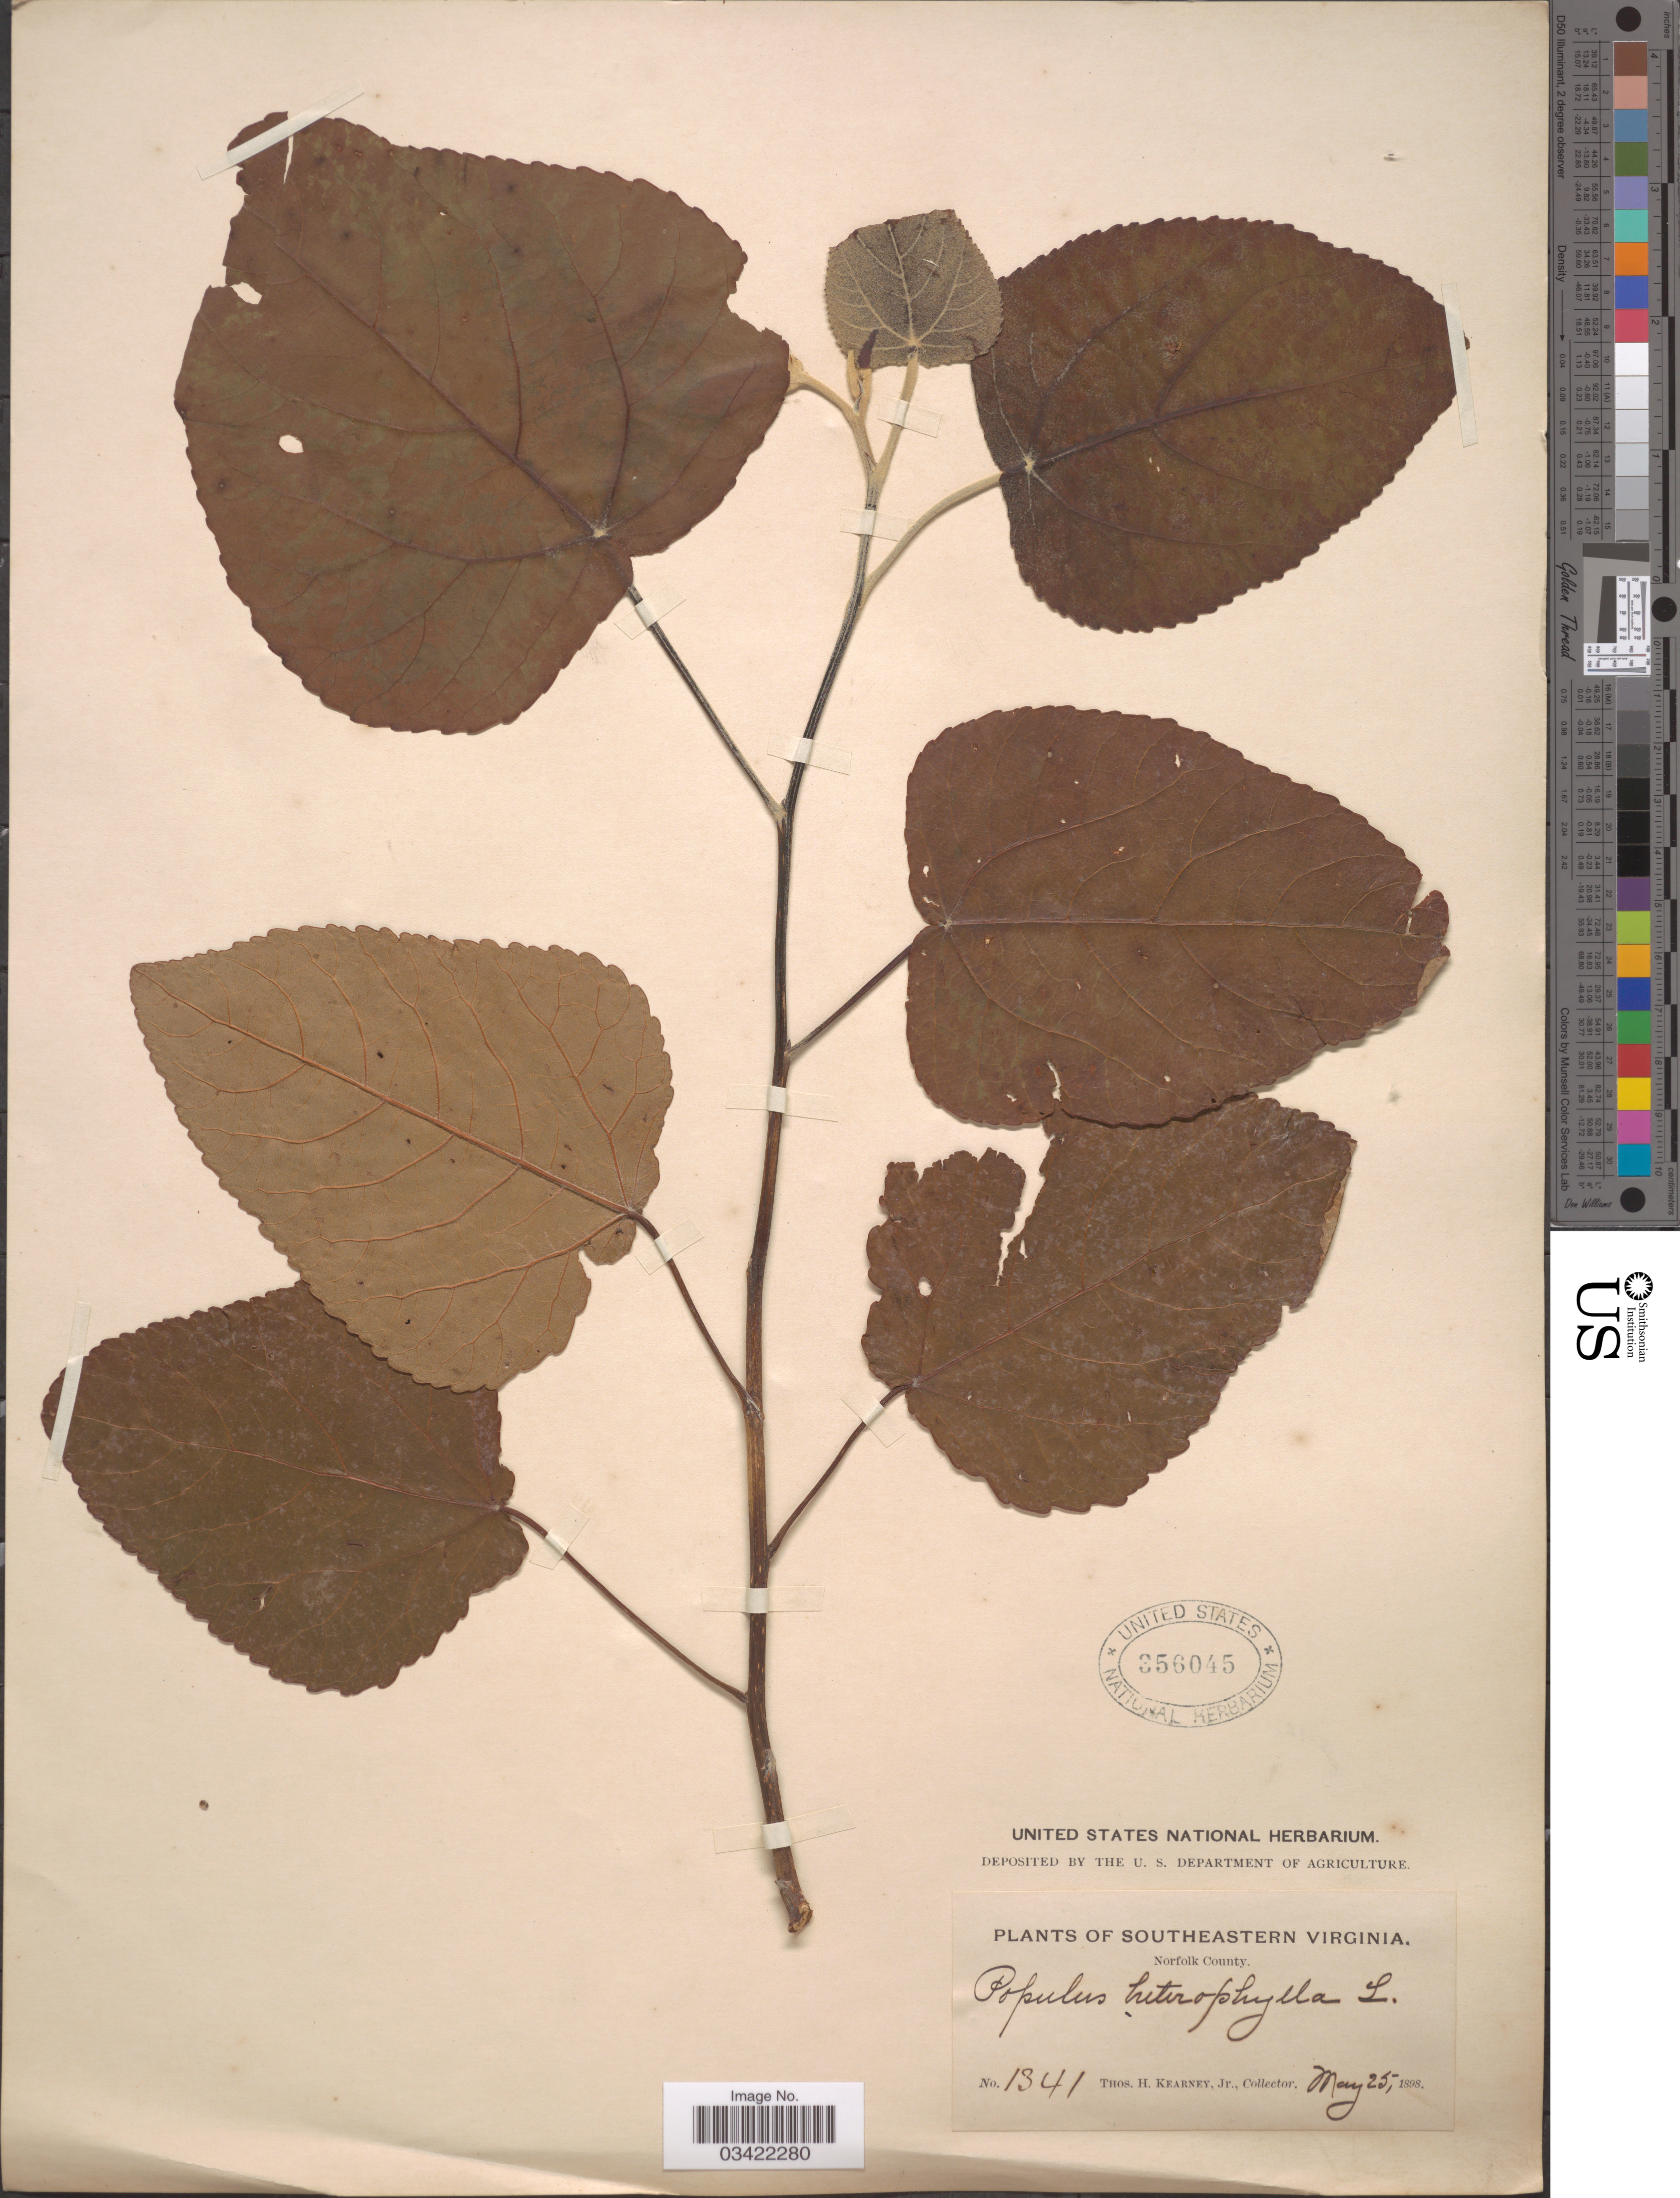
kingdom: Plantae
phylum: Tracheophyta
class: Magnoliopsida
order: Malpighiales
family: Salicaceae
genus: Populus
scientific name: Populus heterophylla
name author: L.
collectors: T. H. Kearney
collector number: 1341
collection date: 1898-05-25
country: United States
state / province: Virginia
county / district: City of Norfolk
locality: Southeastern Virginia. Norfolk County.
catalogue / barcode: US 356045